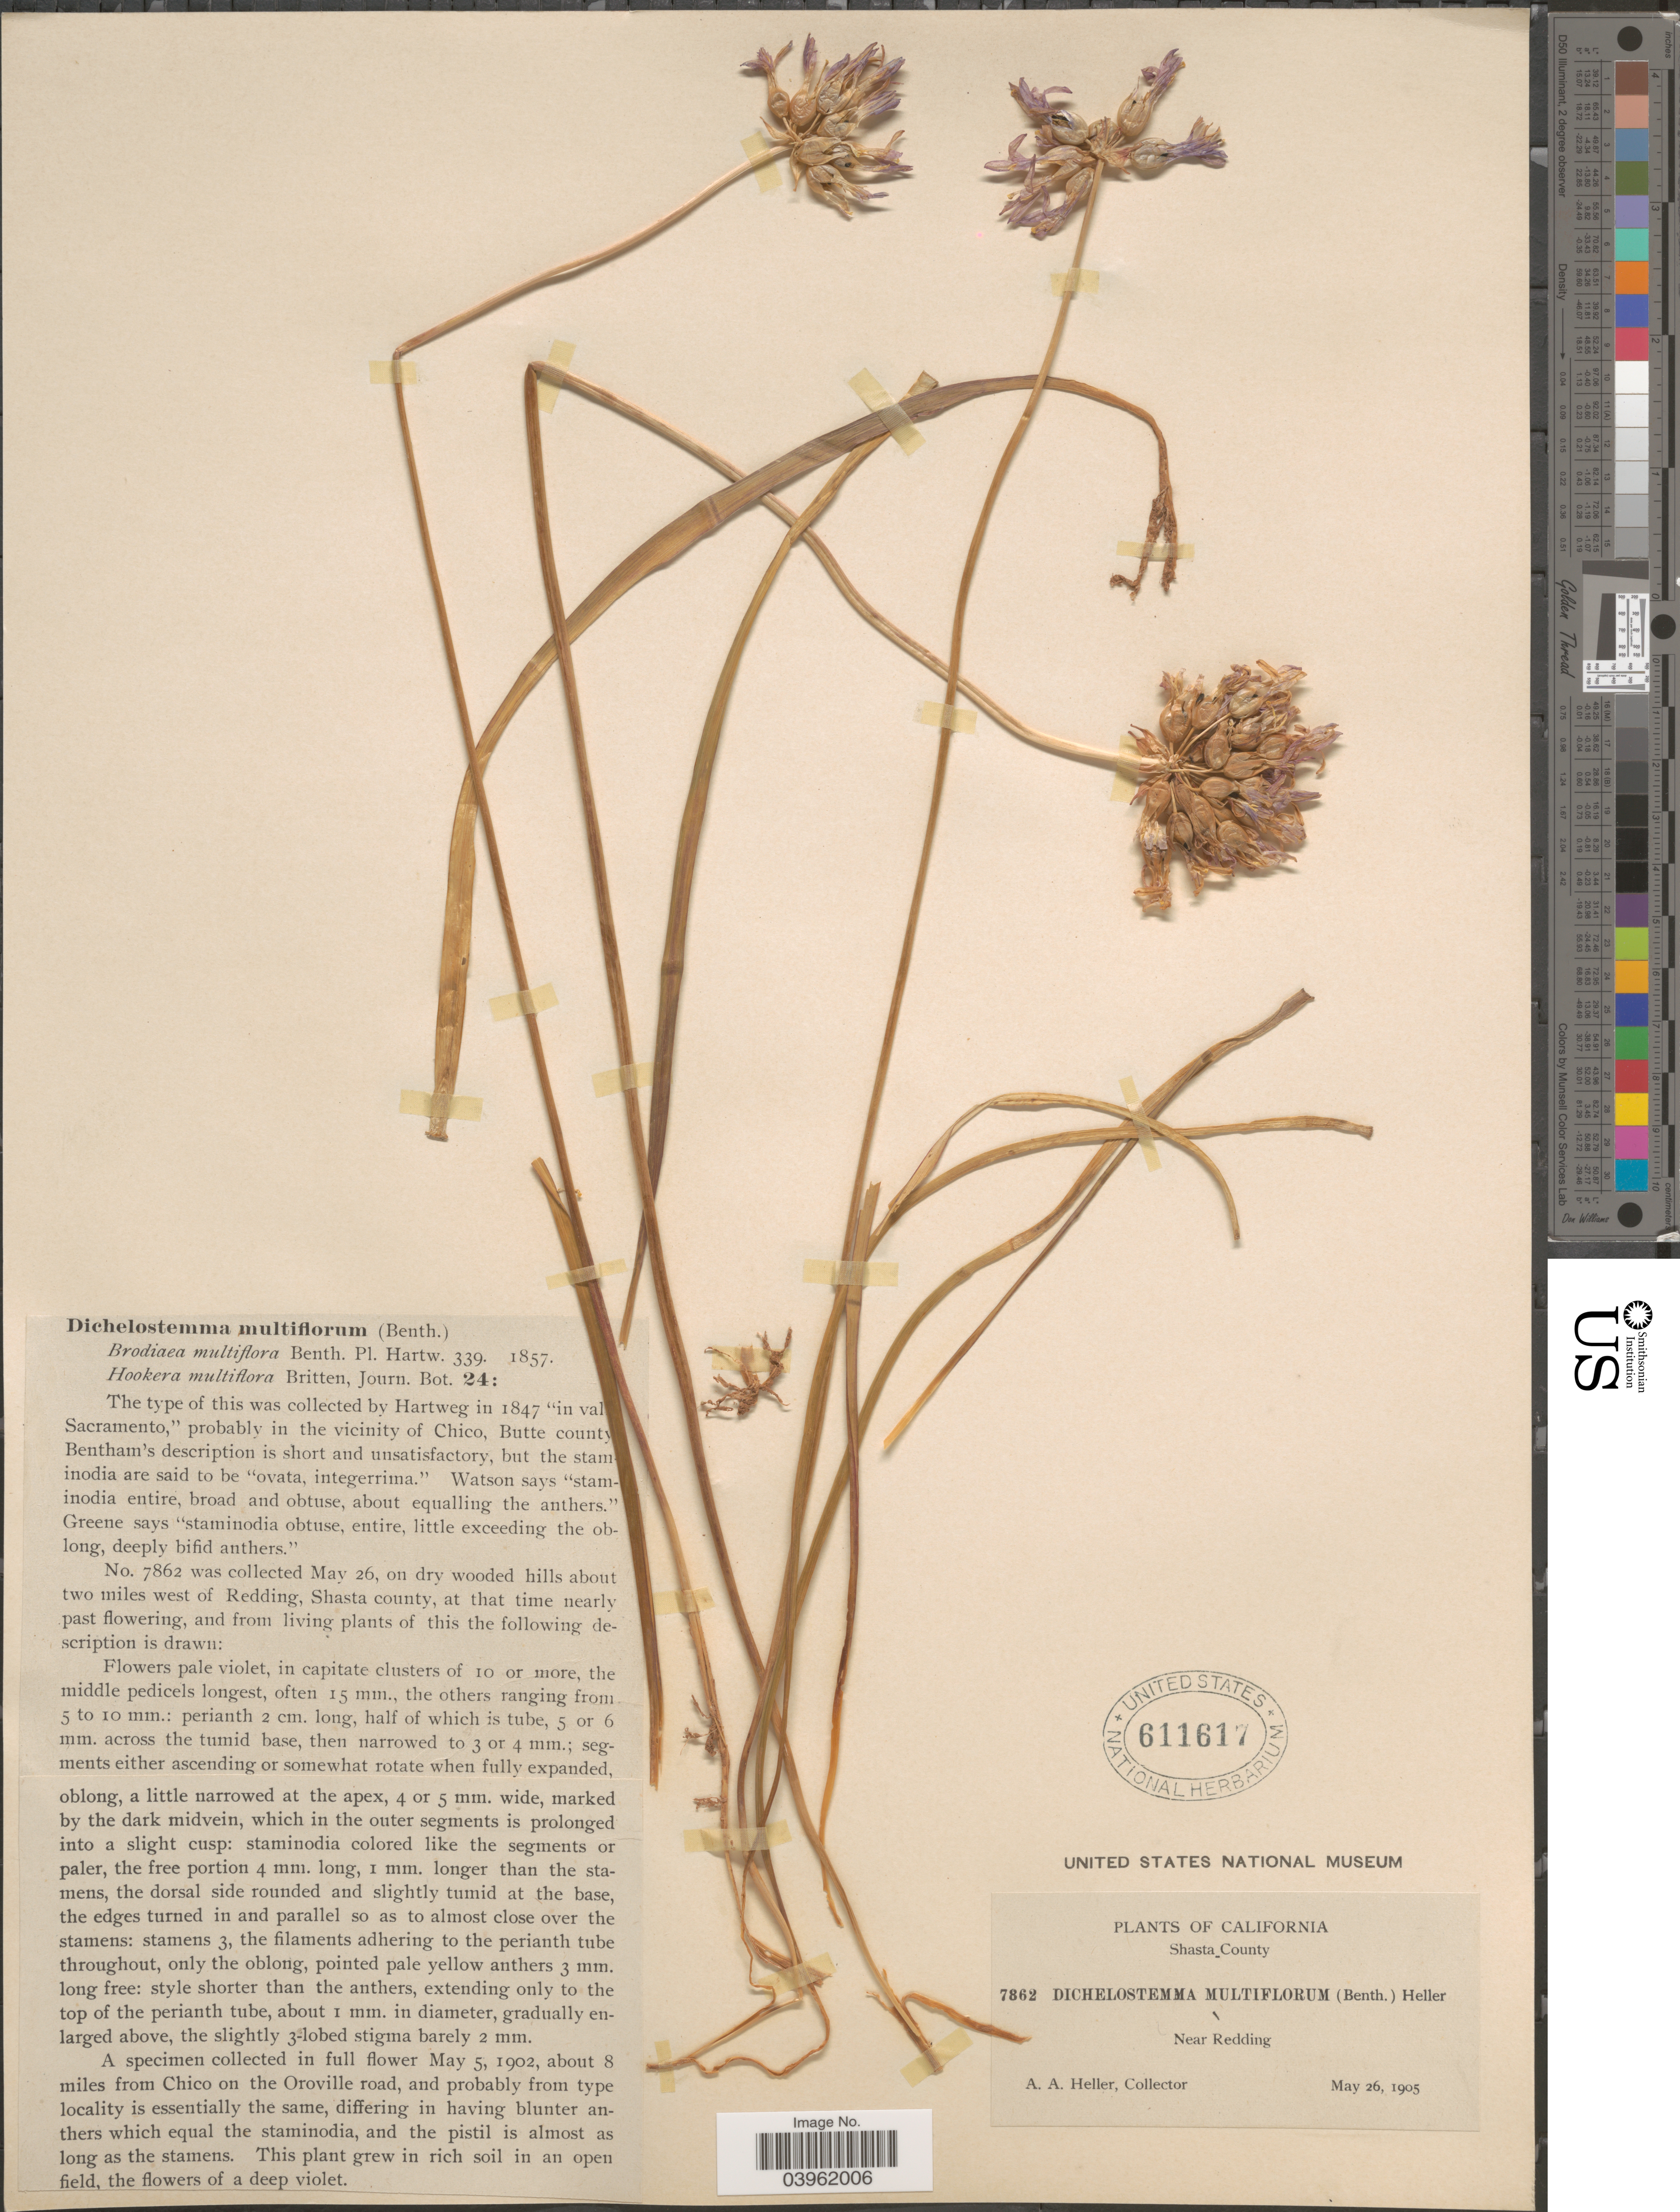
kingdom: Plantae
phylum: Tracheophyta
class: Liliopsida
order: Asparagales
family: Asparagaceae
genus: Dichelostemma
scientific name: Dichelostemma multiflorum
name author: (Benth.) A. Heller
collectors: A. A. Heller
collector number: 7862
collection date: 1905-05-26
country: United States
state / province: California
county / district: Shasta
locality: About two miles west of Redding, Shasta county. Shasta County. Near Redding.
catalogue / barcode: US 611617